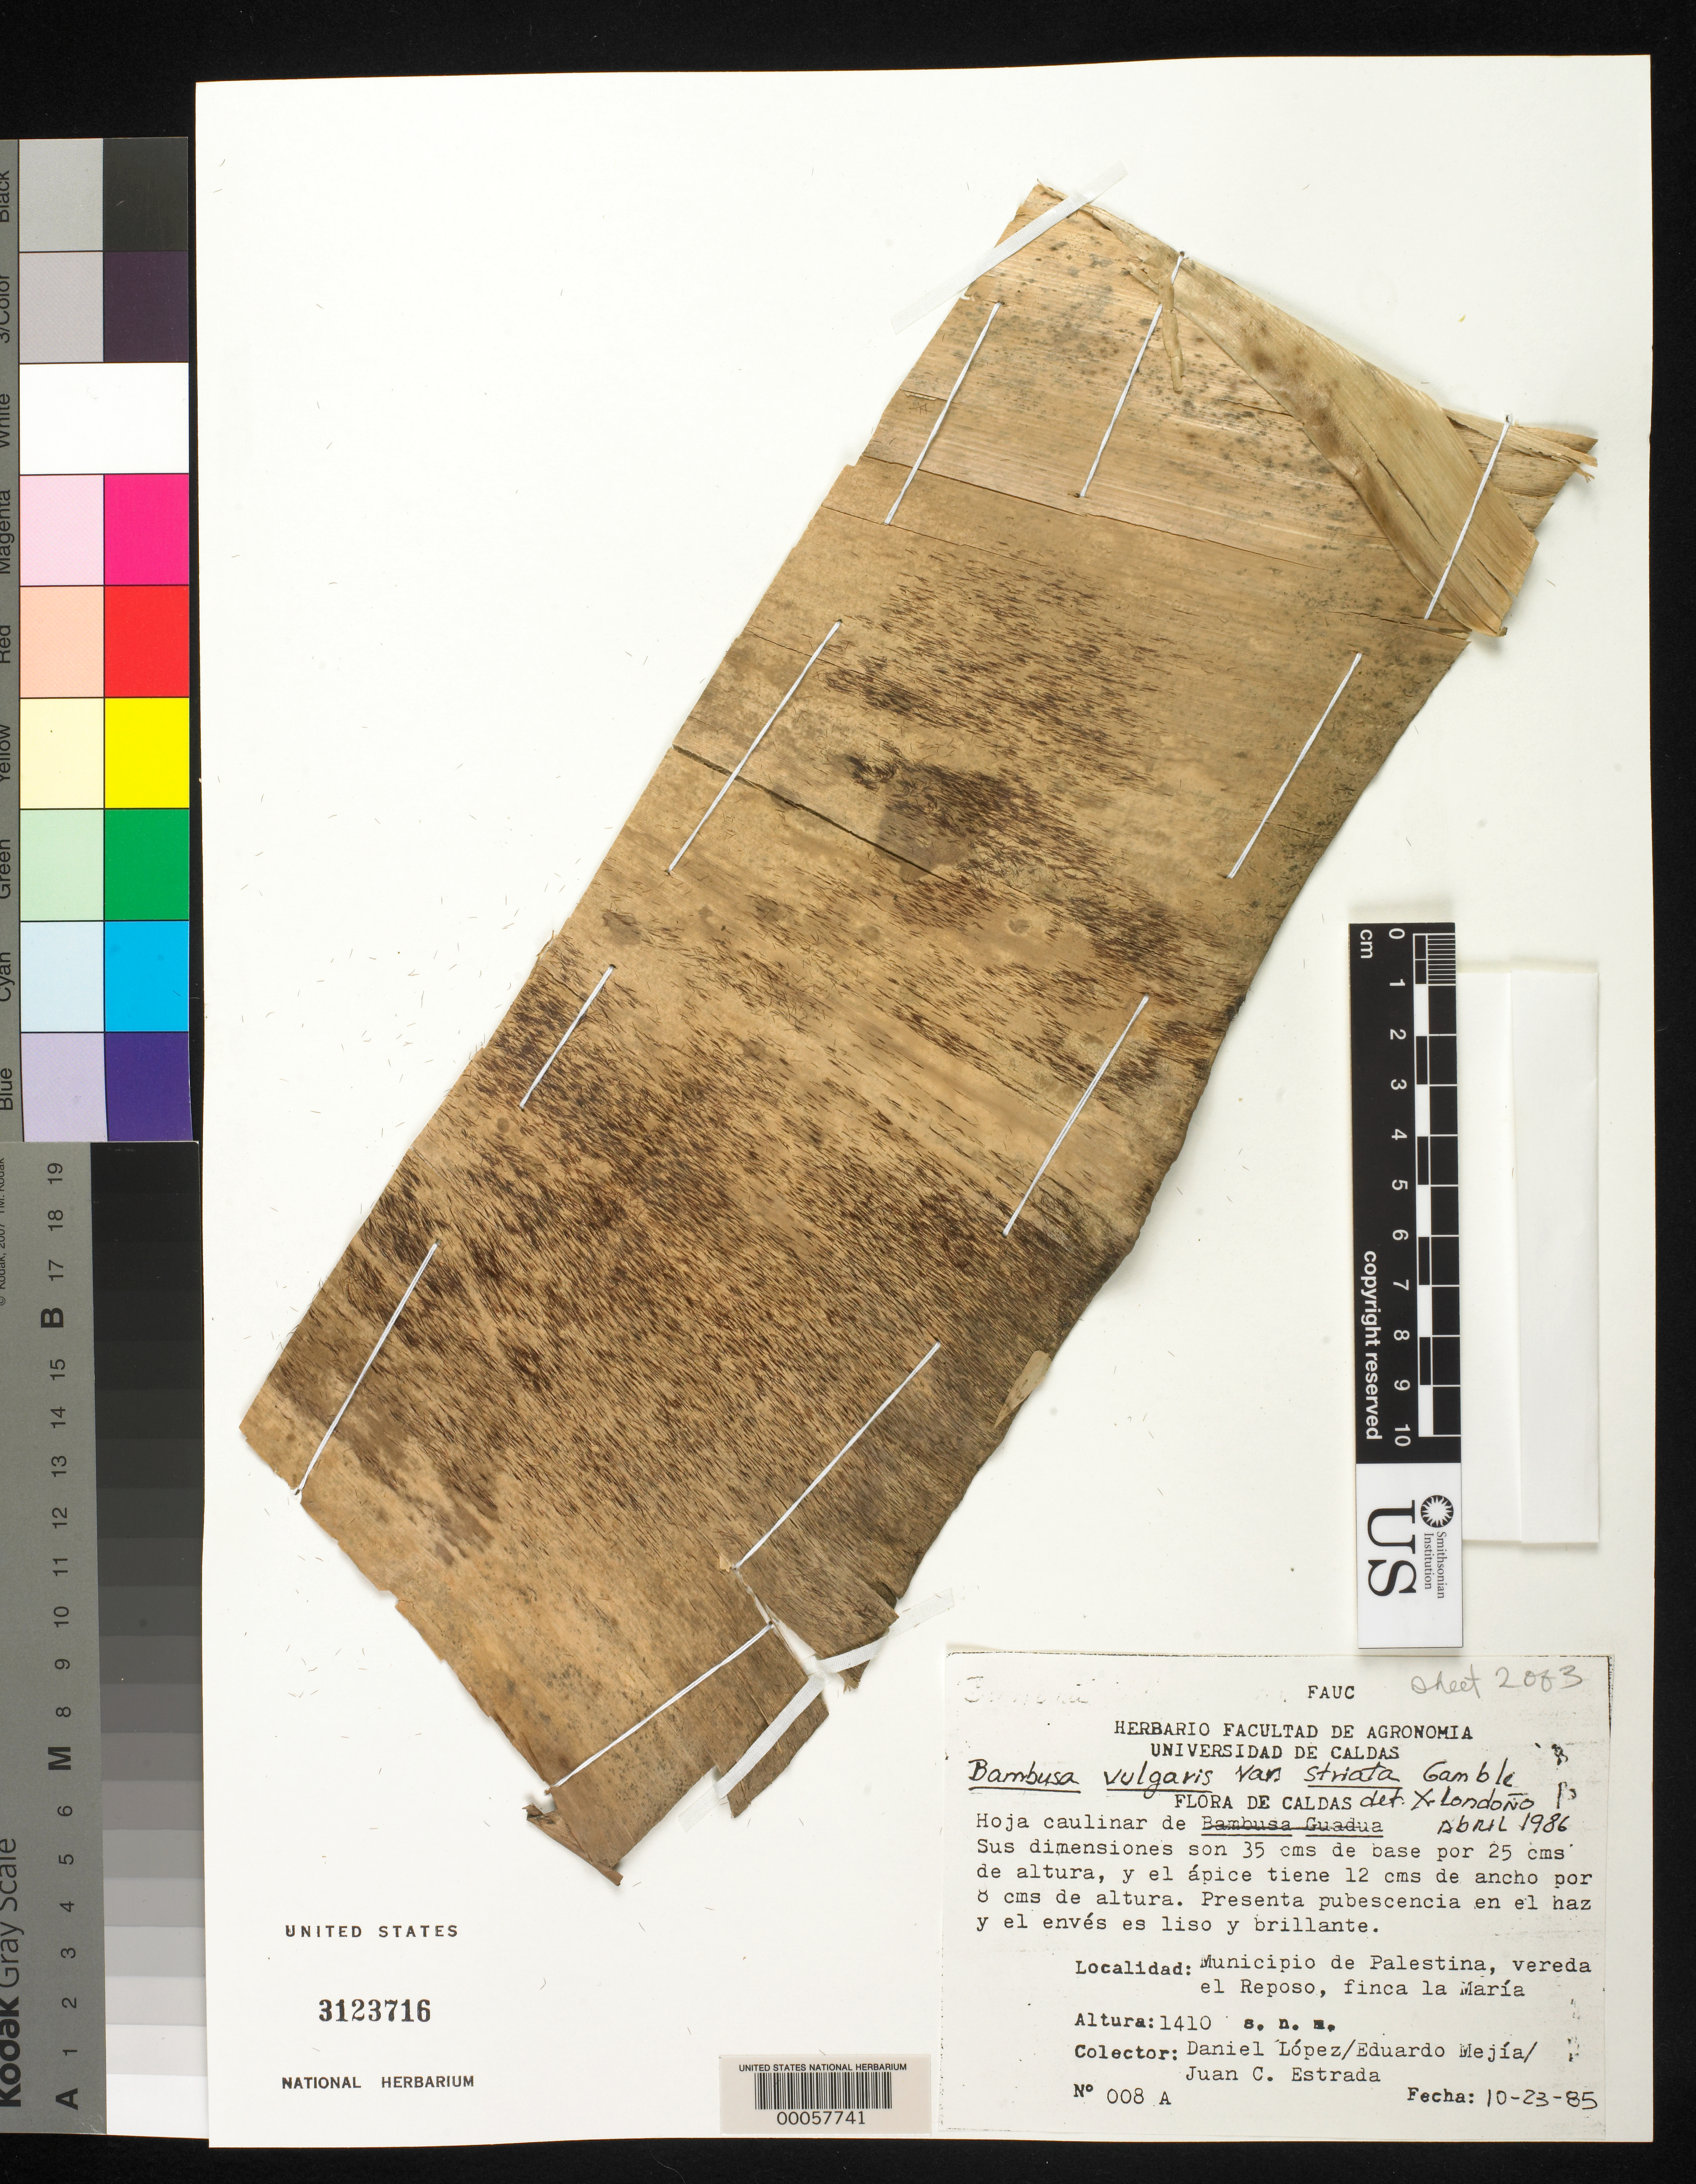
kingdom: Plantae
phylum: Tracheophyta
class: Liliopsida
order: Poales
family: Poaceae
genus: Bambusa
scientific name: Bambusa vulgaris var. striata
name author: (Lodd. ex Lindl.) Gamble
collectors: D. Lopez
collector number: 008 A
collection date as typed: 23 Oct 1985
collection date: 1985-10-23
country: Colombia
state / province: Caldas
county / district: Palestina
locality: Municipio of Palestina, El Reposo Trail, Finca la Maria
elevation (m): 1410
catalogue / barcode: US 3123716